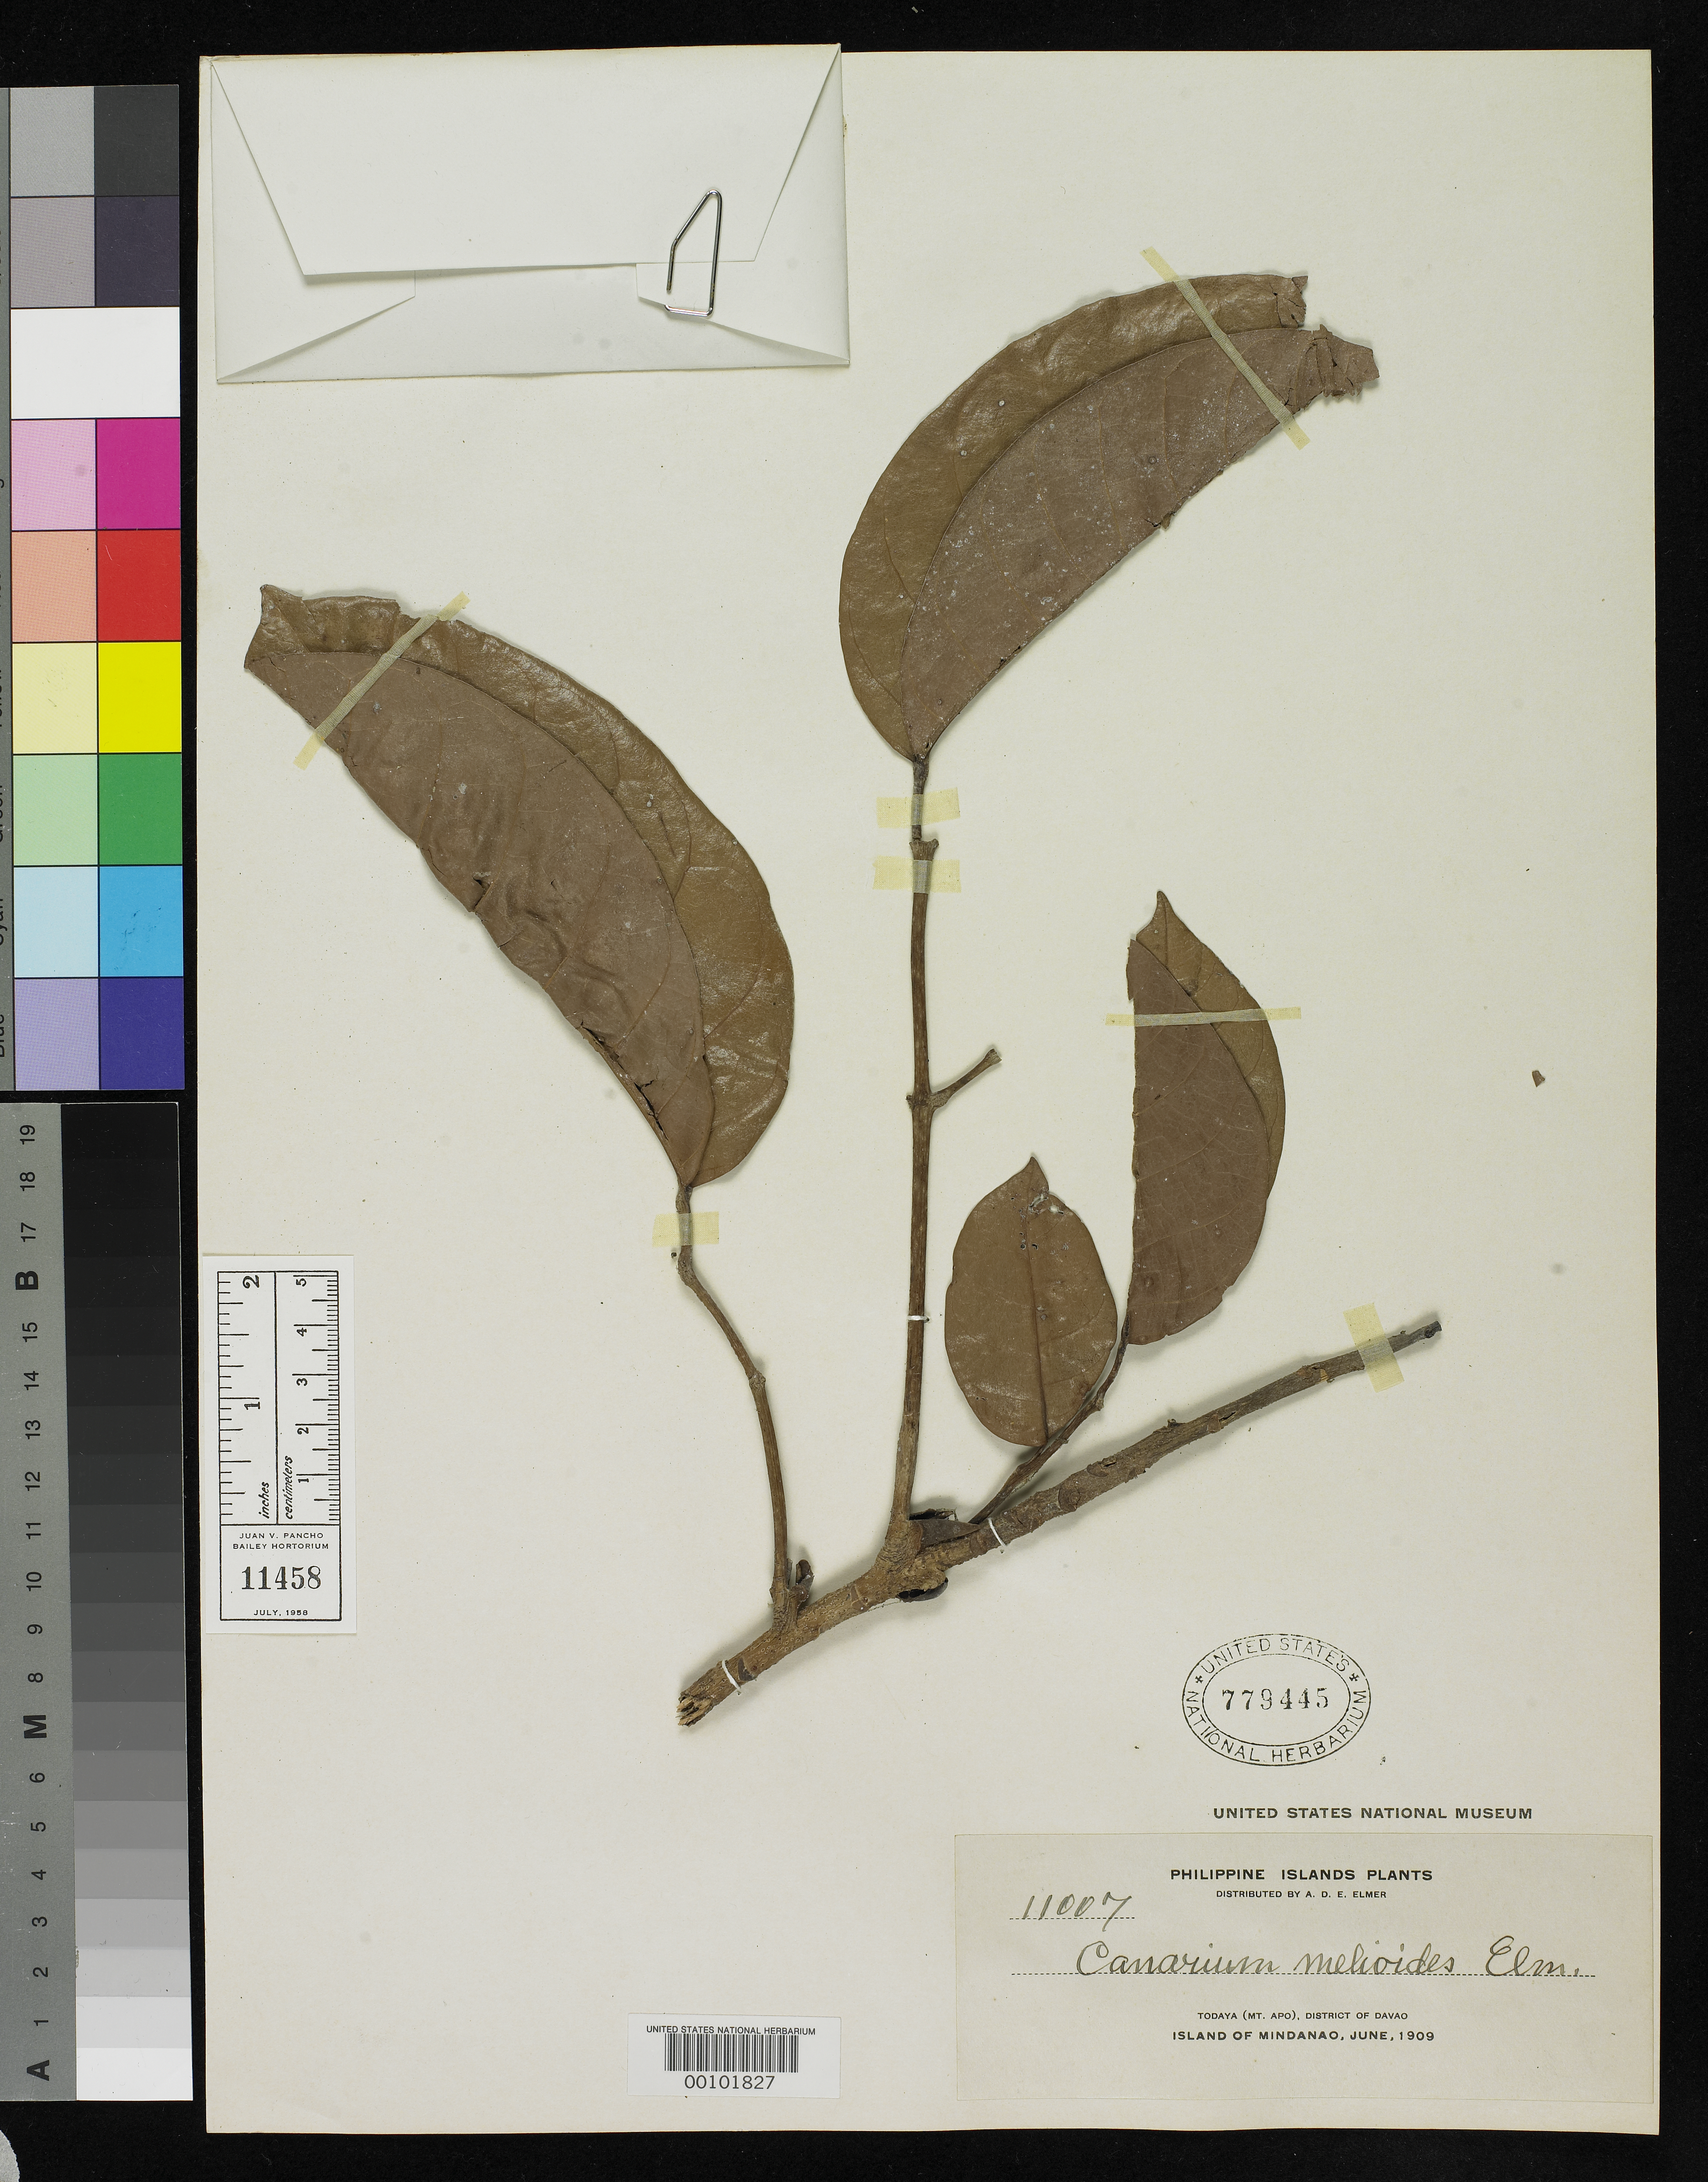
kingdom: Plantae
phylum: Tracheophyta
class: Magnoliopsida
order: Sapindales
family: Burseraceae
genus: Canarium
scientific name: Canarium melioides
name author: Elmer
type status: Isotype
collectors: A. D. E. Elmer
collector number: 11007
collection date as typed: Jun 1909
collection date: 1909-06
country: Philippines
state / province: Davao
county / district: Davao del Sur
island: Mindanao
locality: Todaya, Mt. Apo.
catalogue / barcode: US 779445